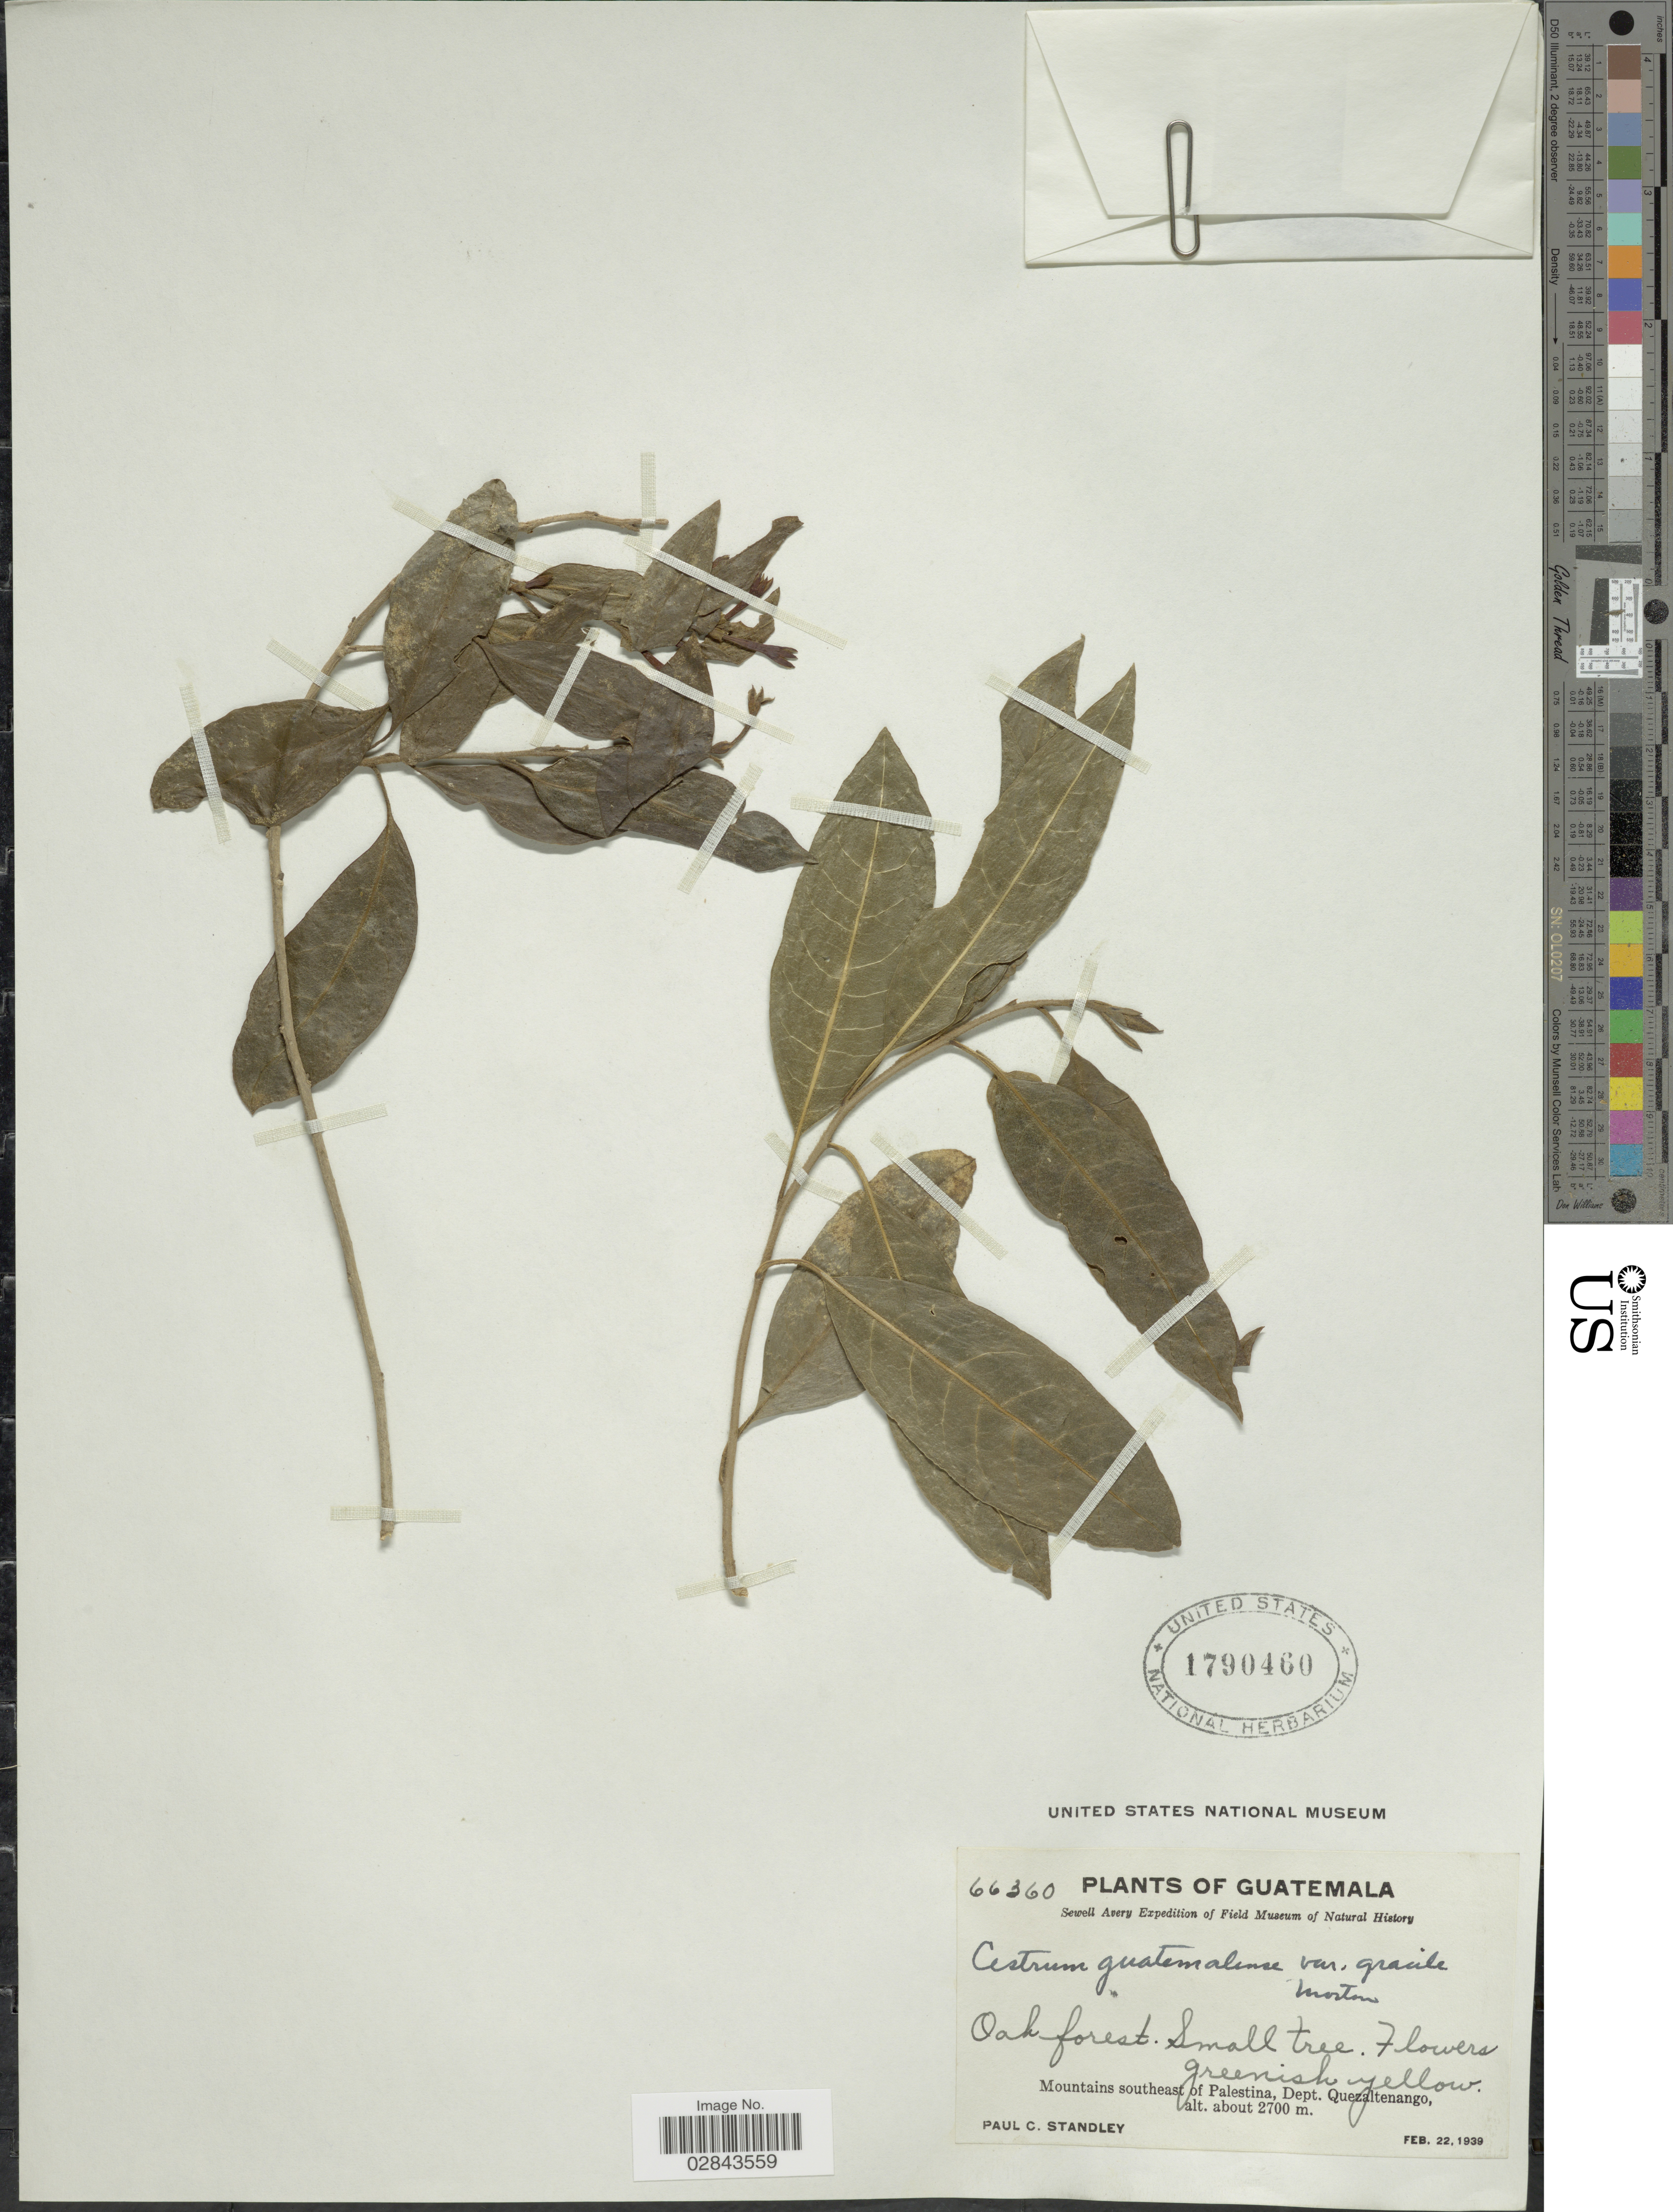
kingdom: Plantae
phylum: Tracheophyta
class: Magnoliopsida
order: Solanales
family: Solanaceae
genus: Cestrum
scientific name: Cestrum guatemalense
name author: Francey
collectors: P. C. Standley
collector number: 66360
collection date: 1939-02-22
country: Guatemala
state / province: Quetzaltenango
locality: Mountains southeast of Palestina, Dept. Quezaltenango.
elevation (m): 2700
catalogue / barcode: US 1790460